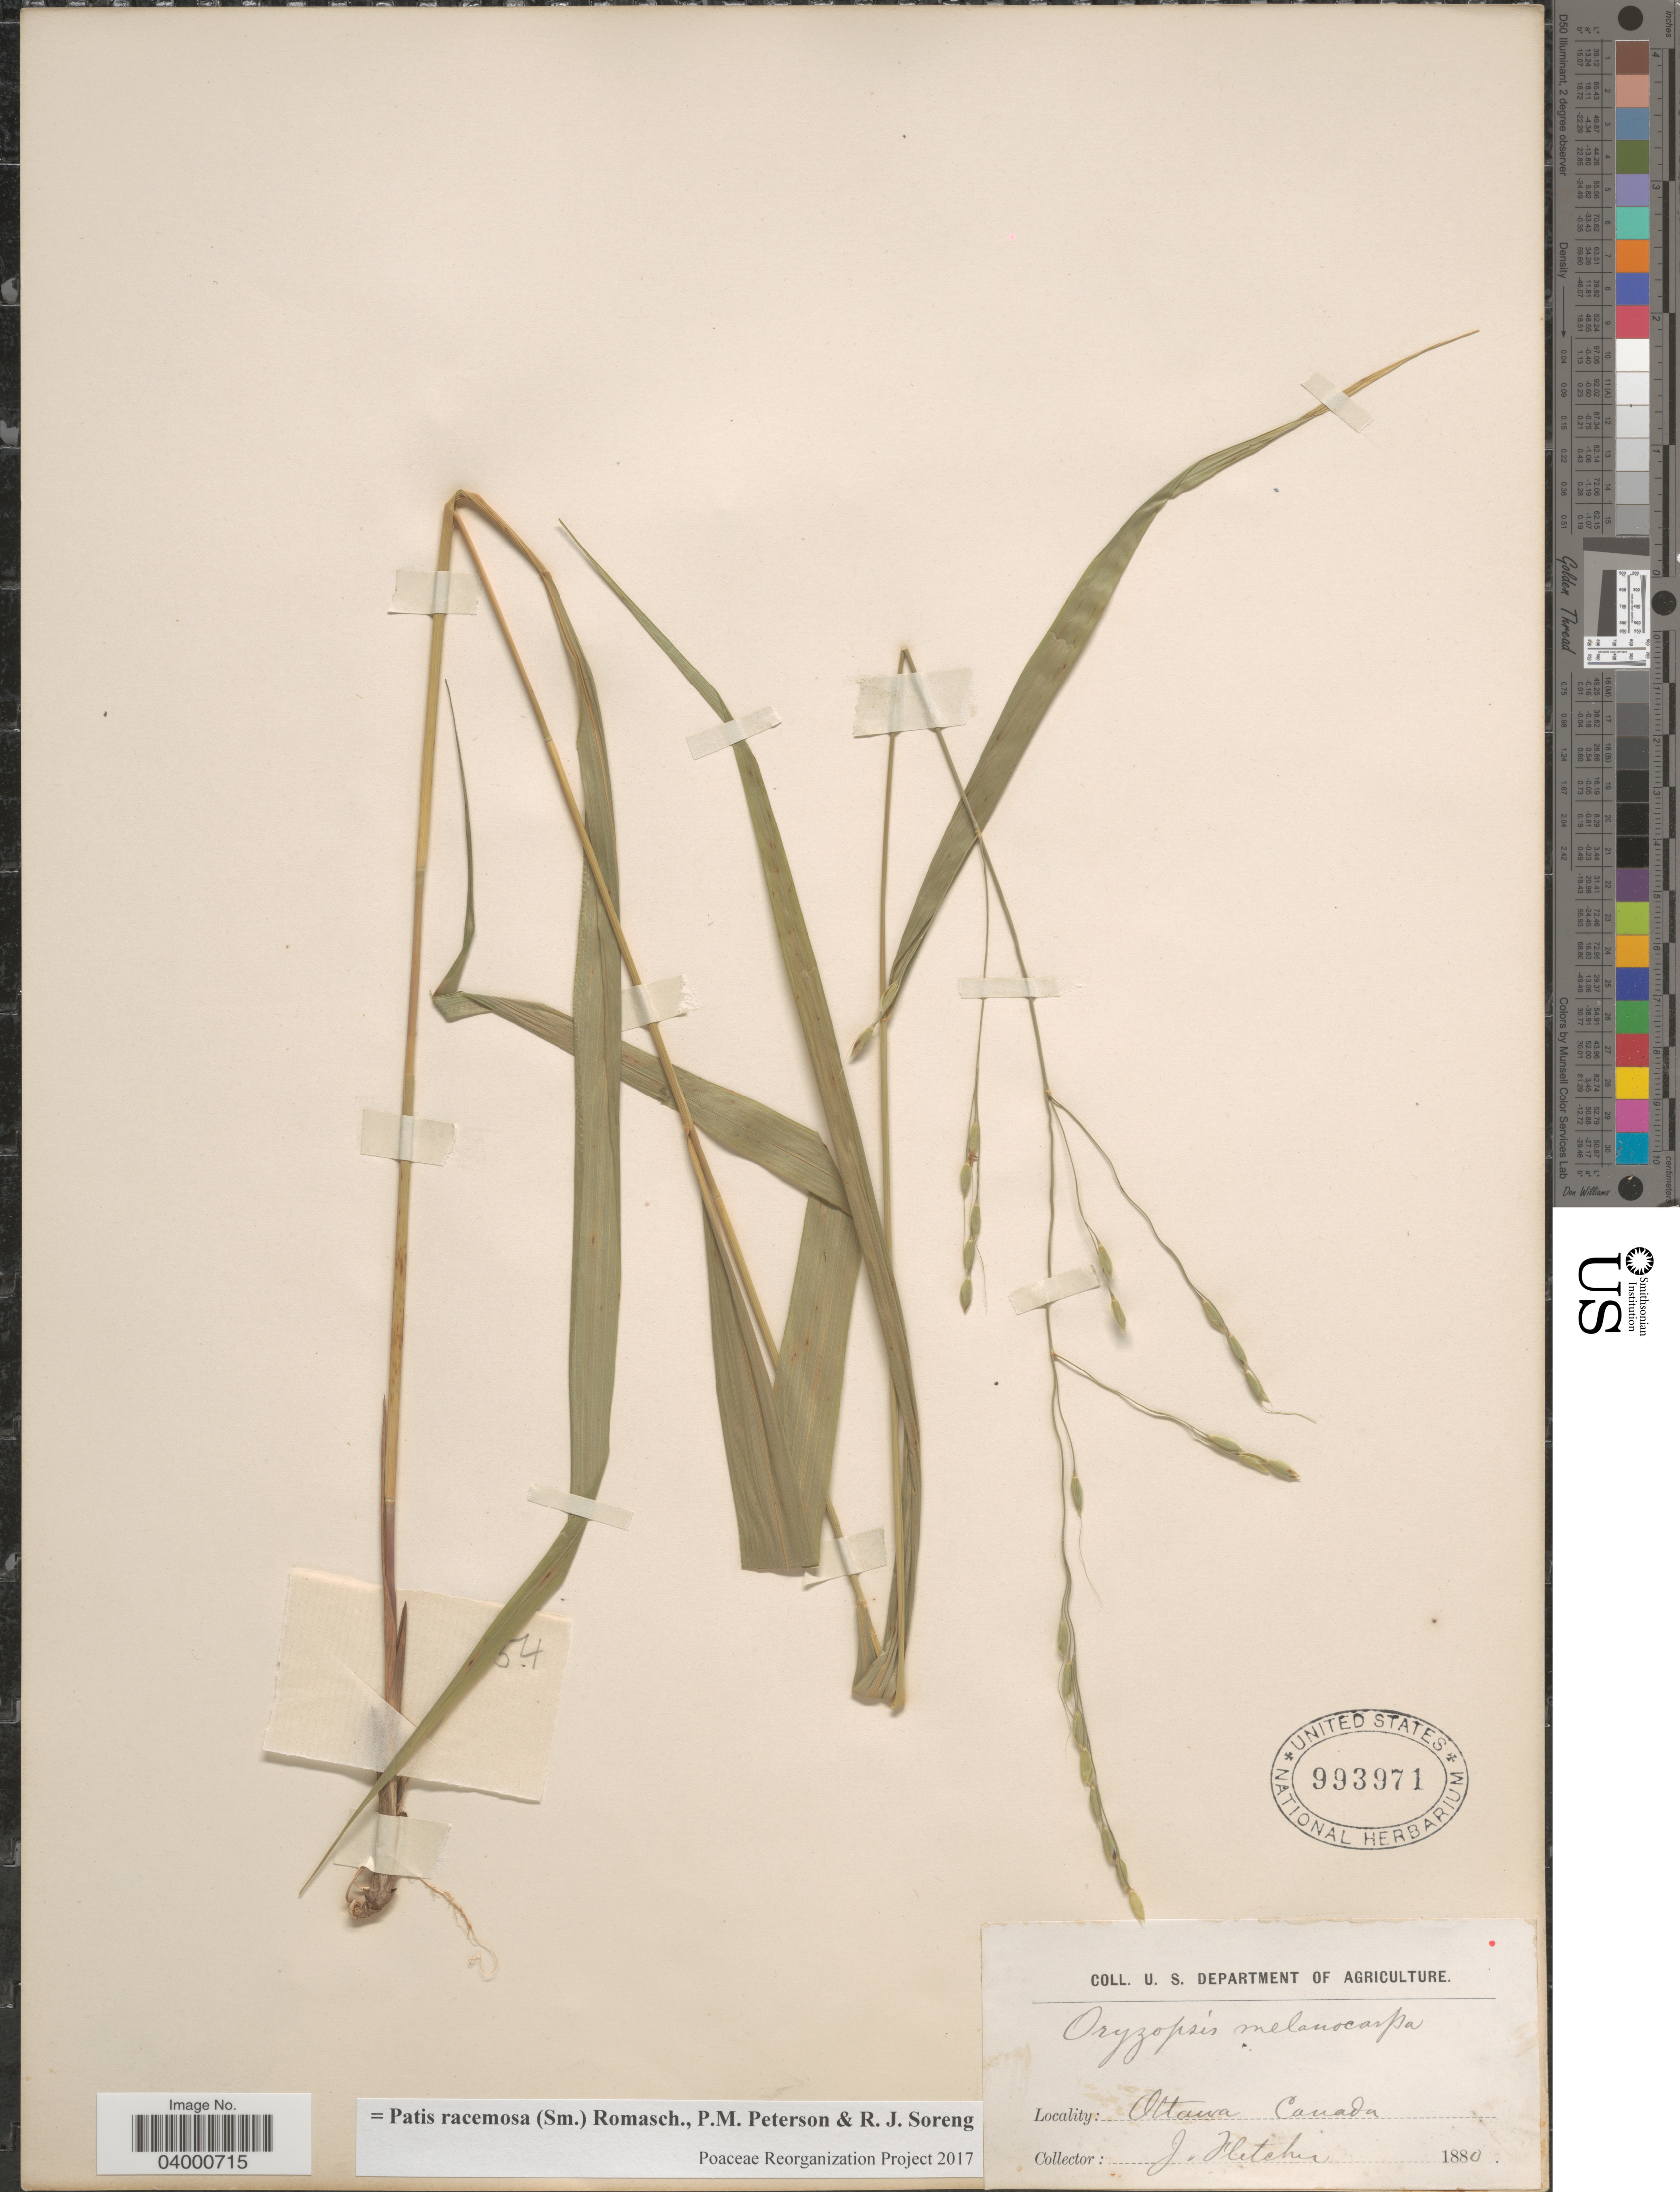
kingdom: Plantae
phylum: Tracheophyta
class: Liliopsida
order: Poales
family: Poaceae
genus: Patis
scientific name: Patis racemosa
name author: (Sm.) Romasch. et al.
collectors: J. Fletcher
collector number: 54?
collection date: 1880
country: Canada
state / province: Manitoba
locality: Ottawa.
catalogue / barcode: US 993971